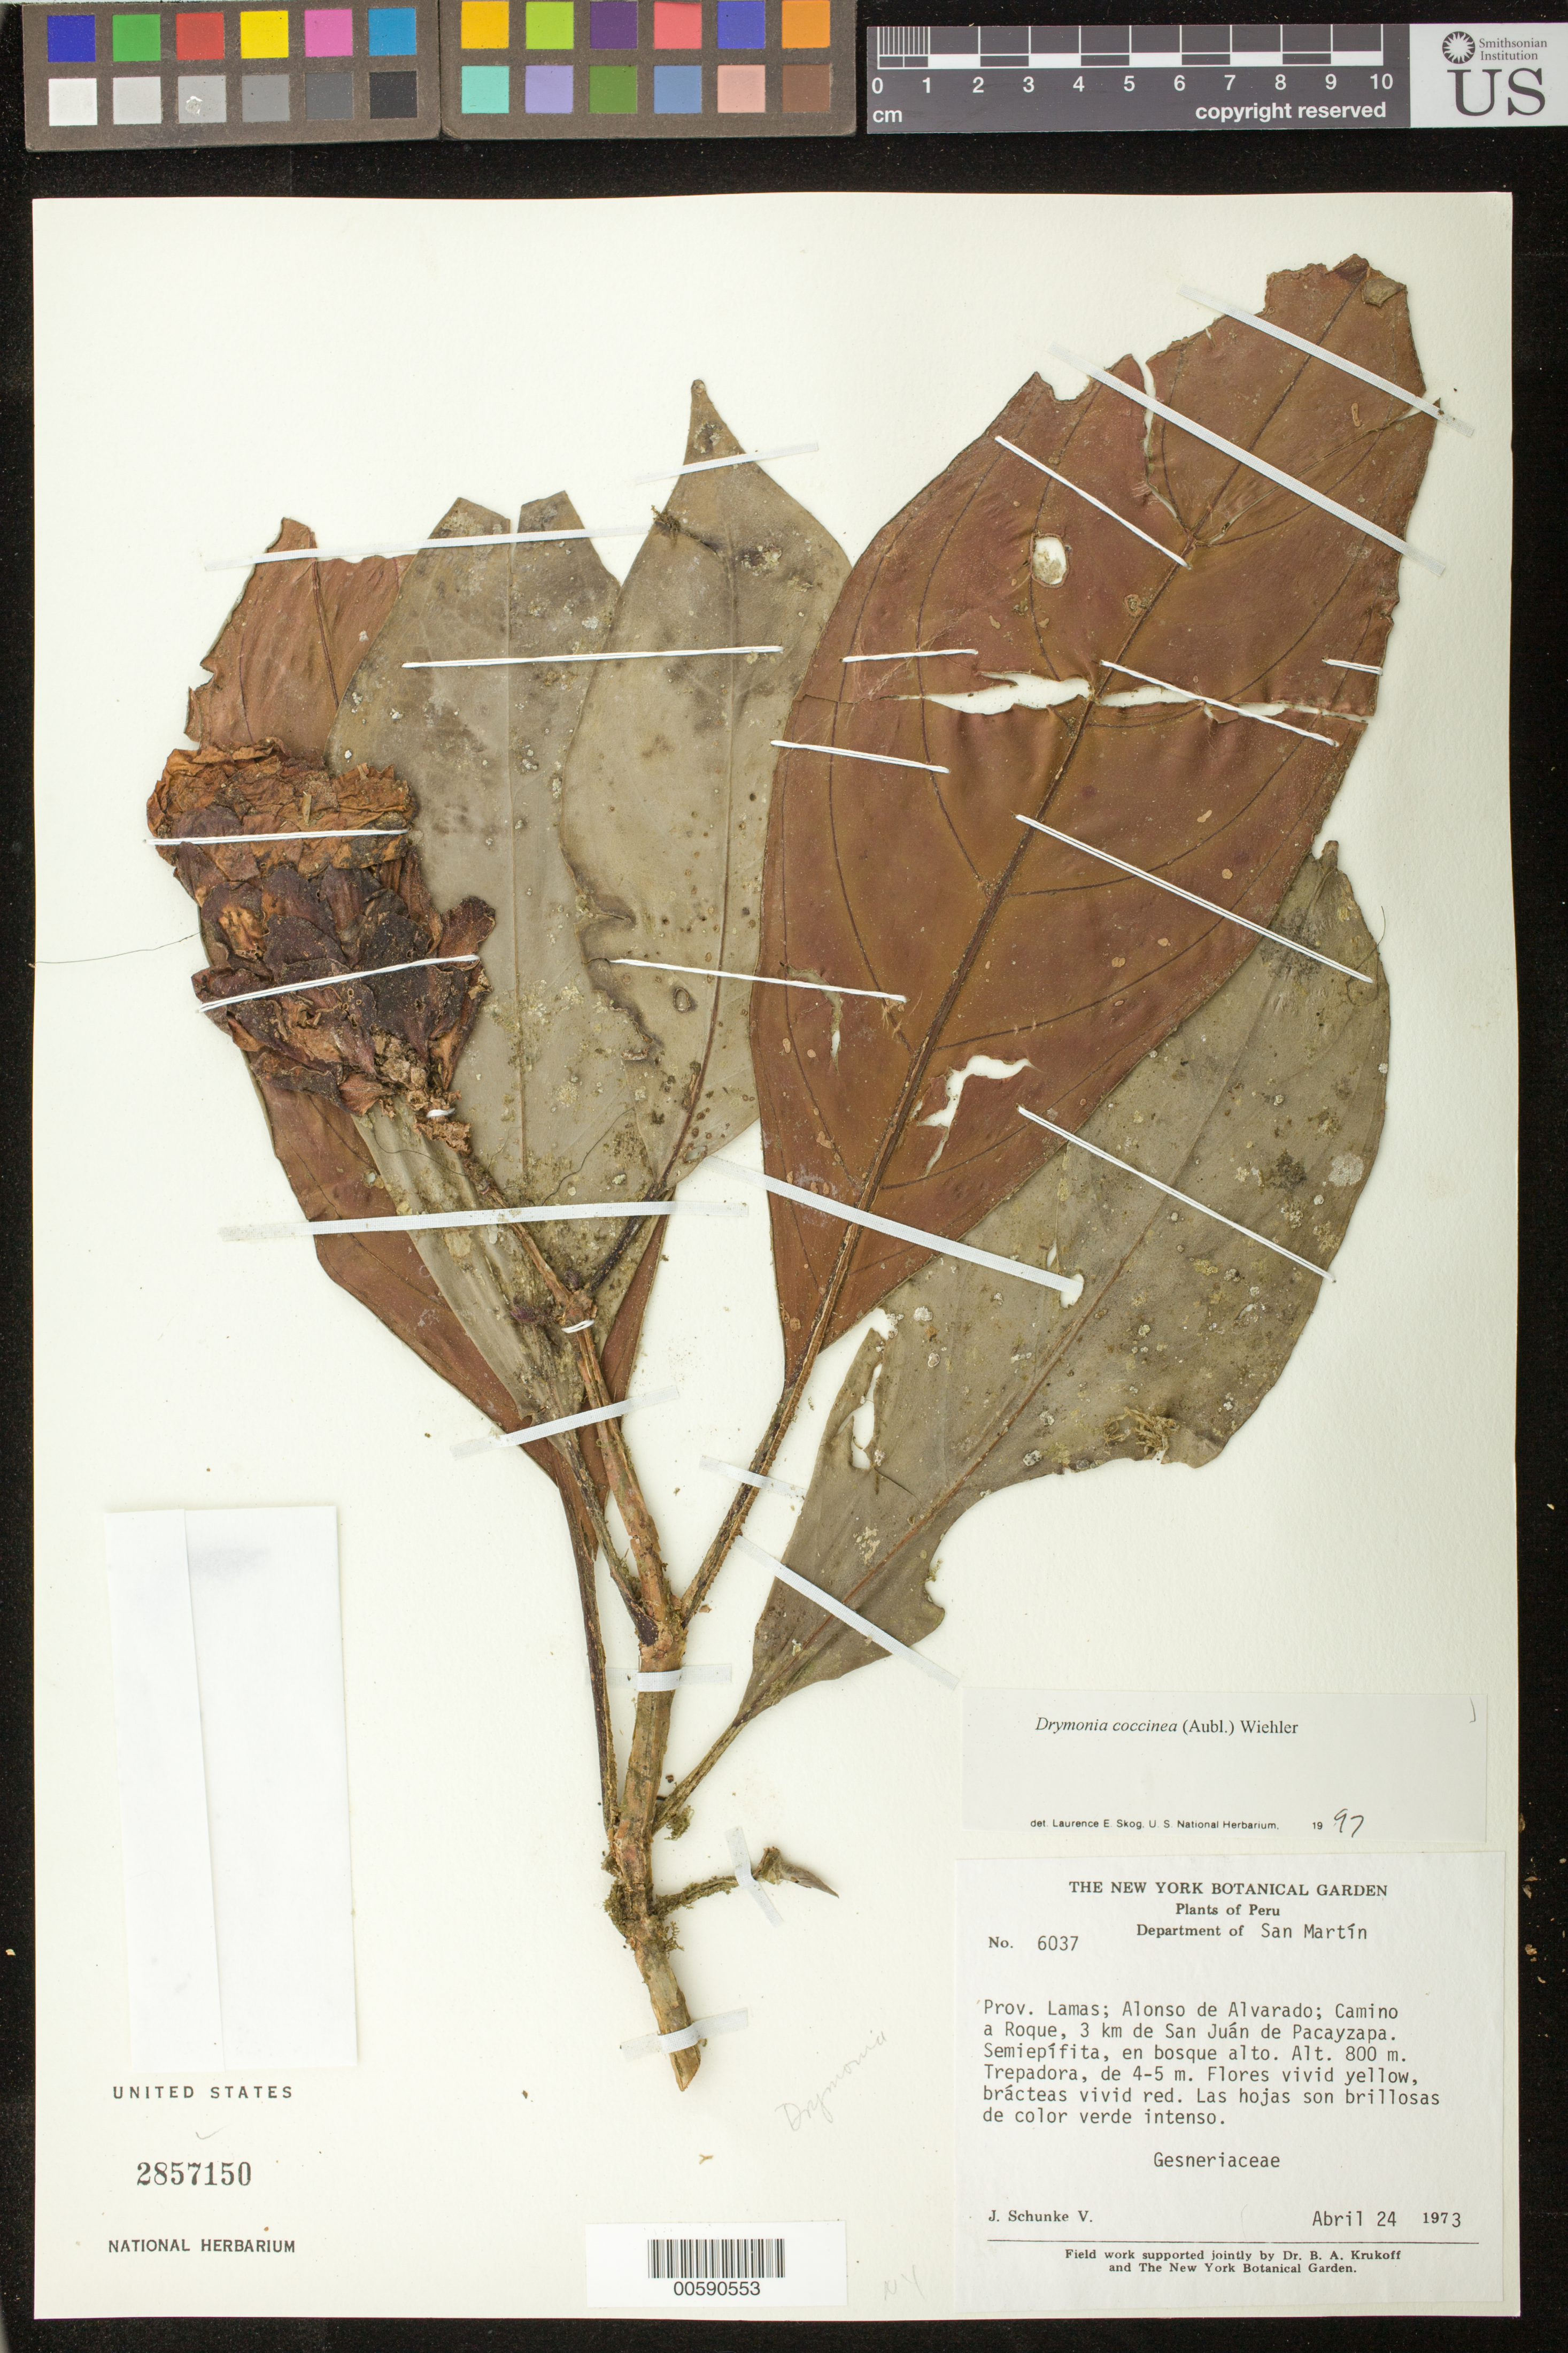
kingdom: Plantae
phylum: Tracheophyta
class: Magnoliopsida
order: Lamiales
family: Gesneriaceae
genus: Drymonia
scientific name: Drymonia coccinea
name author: (Aubl.) Wiehler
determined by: Skog, Laurence E.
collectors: J. Schunke Vigo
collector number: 6037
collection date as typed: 24 Apr 1973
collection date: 1973-04-24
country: Peru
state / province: San Martín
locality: Prov. Lamas; Alonso de Alvarado, Camino a Roque, 3 km de San Juán de Pacayzapa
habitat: En bosque alto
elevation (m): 800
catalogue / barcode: US 2857150